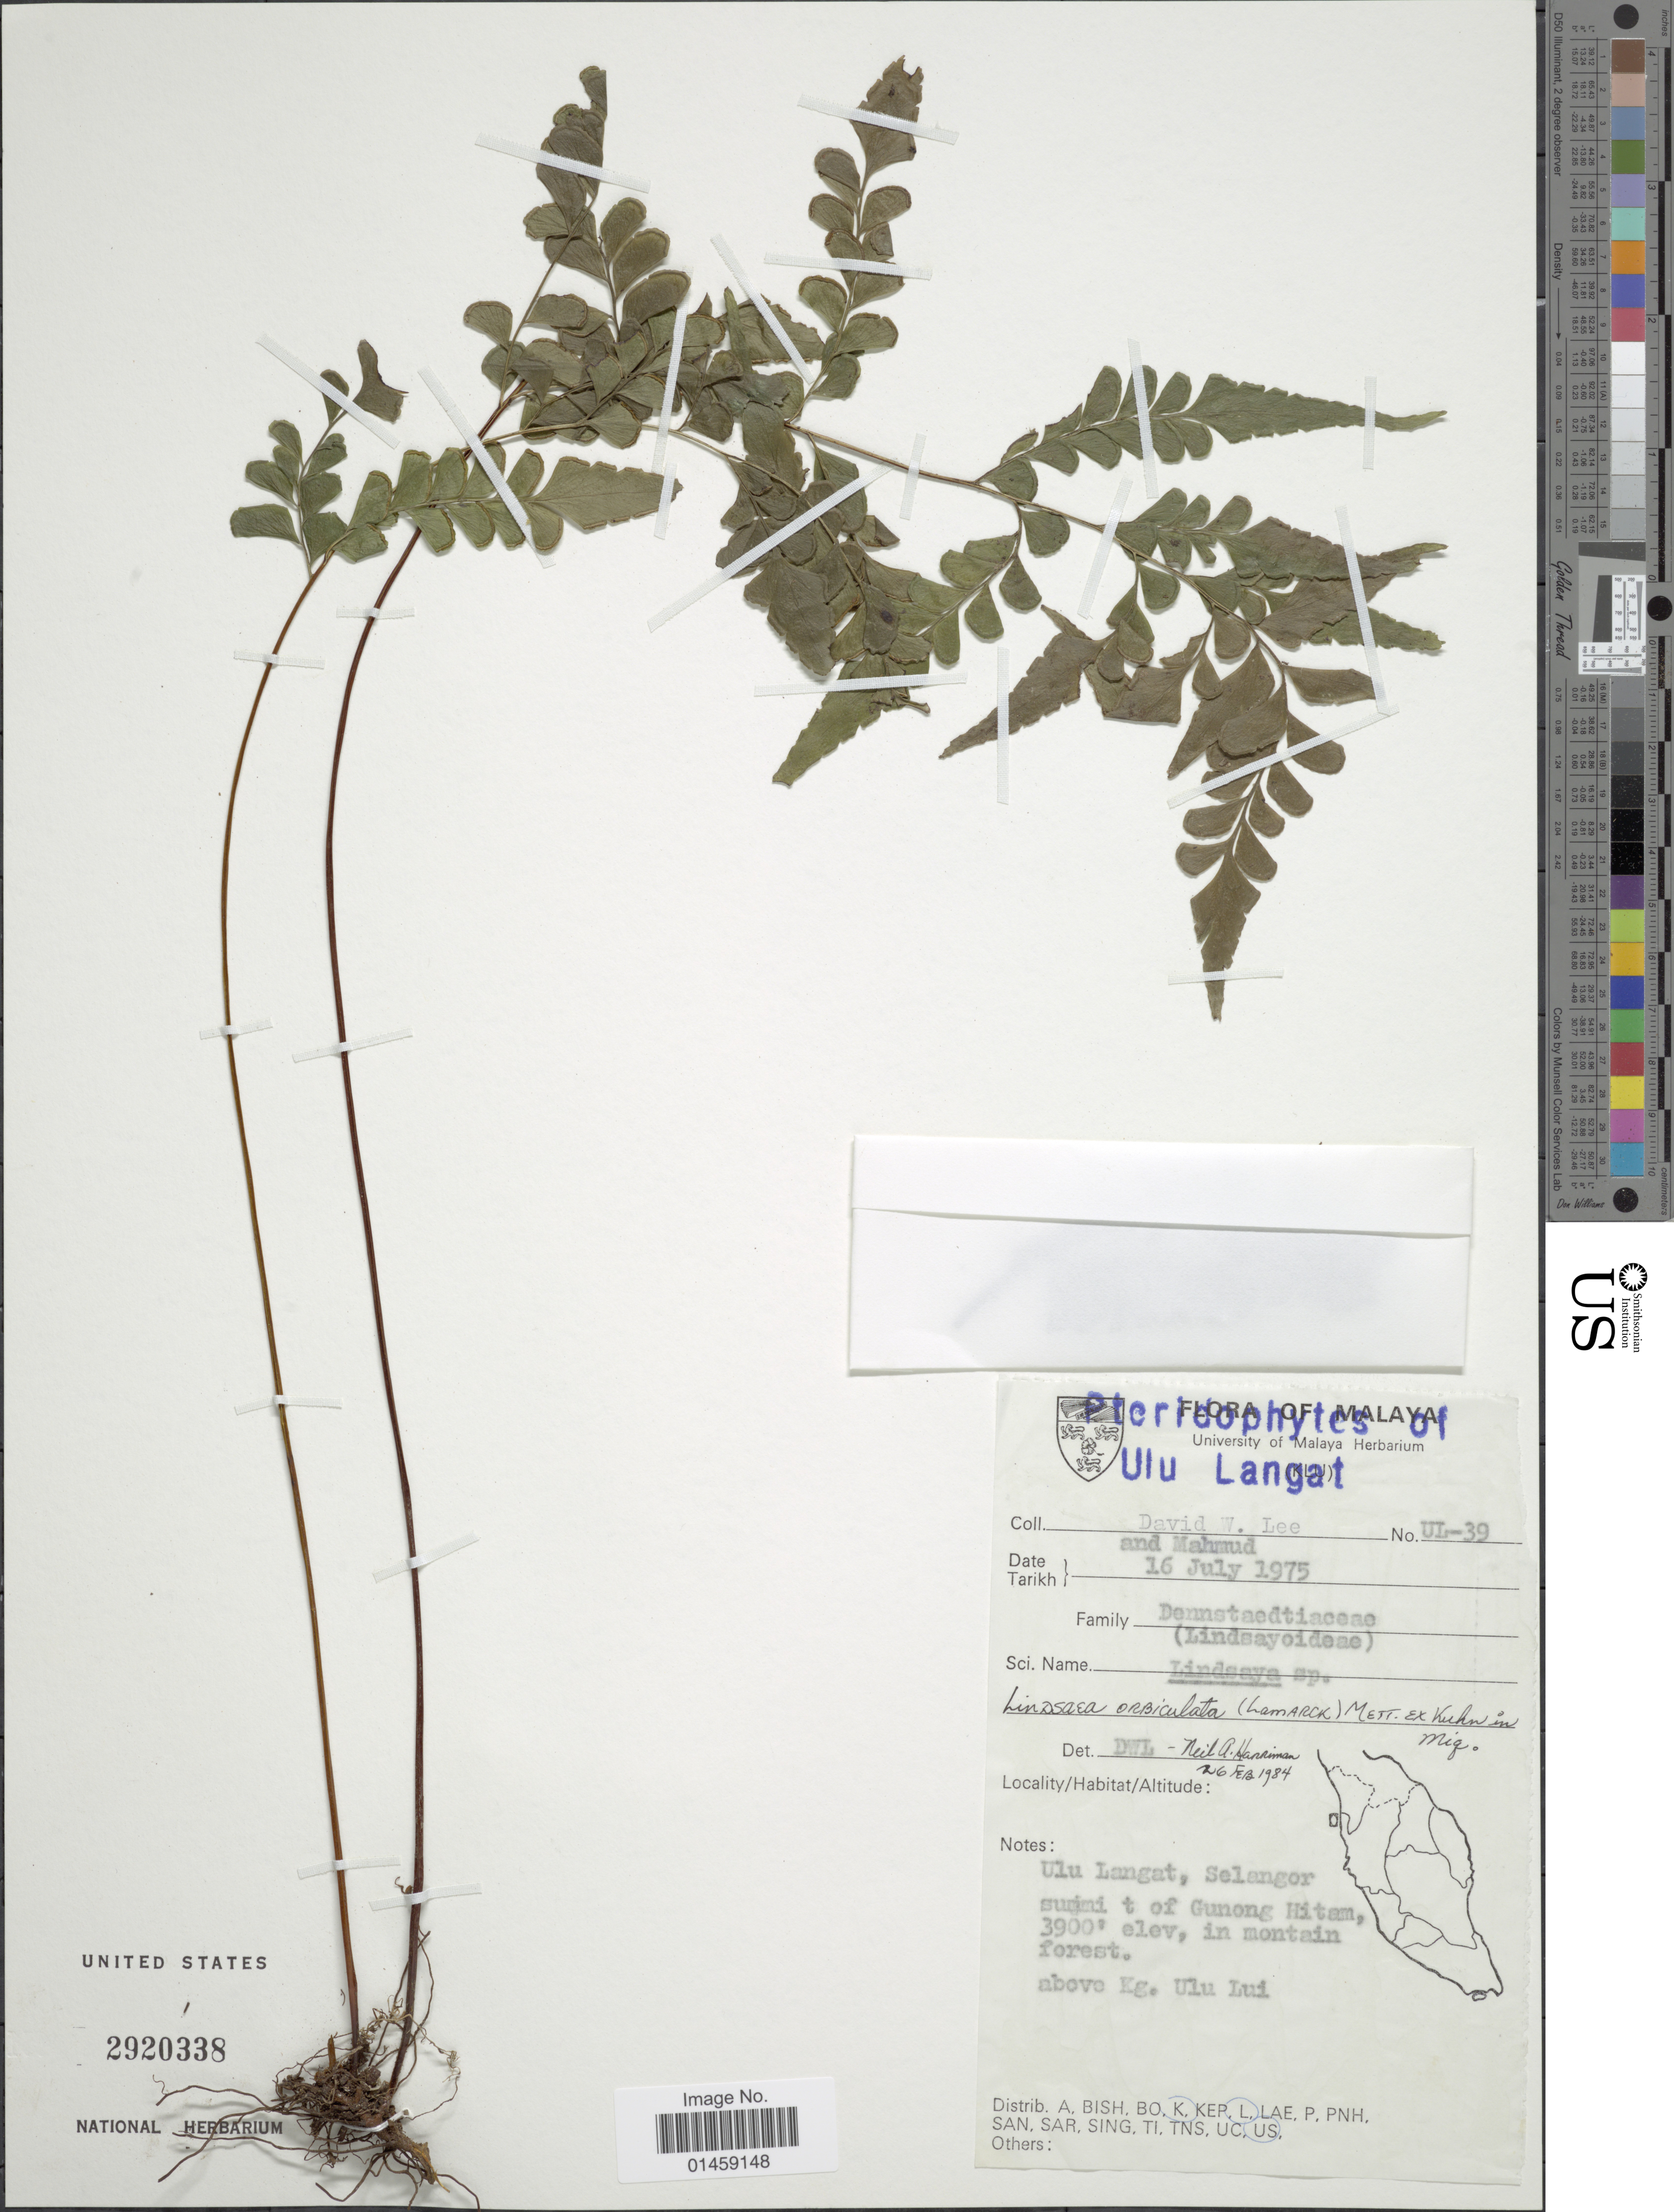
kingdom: Plantae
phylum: Tracheophyta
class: Polypodiopsida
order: Polypodiales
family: Lindsaeaceae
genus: Lindsaea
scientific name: Lindsaea orbiculata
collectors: D. Lee & -. Mahmud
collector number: UL-39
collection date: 1975-07-16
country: Malaysia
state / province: Selangor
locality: Malaya. Ulu Langat, Selangor summit of Gunong Hitam, in mountain forest. Above Kg. Ulu Lui.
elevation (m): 1189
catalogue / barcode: US 2920338